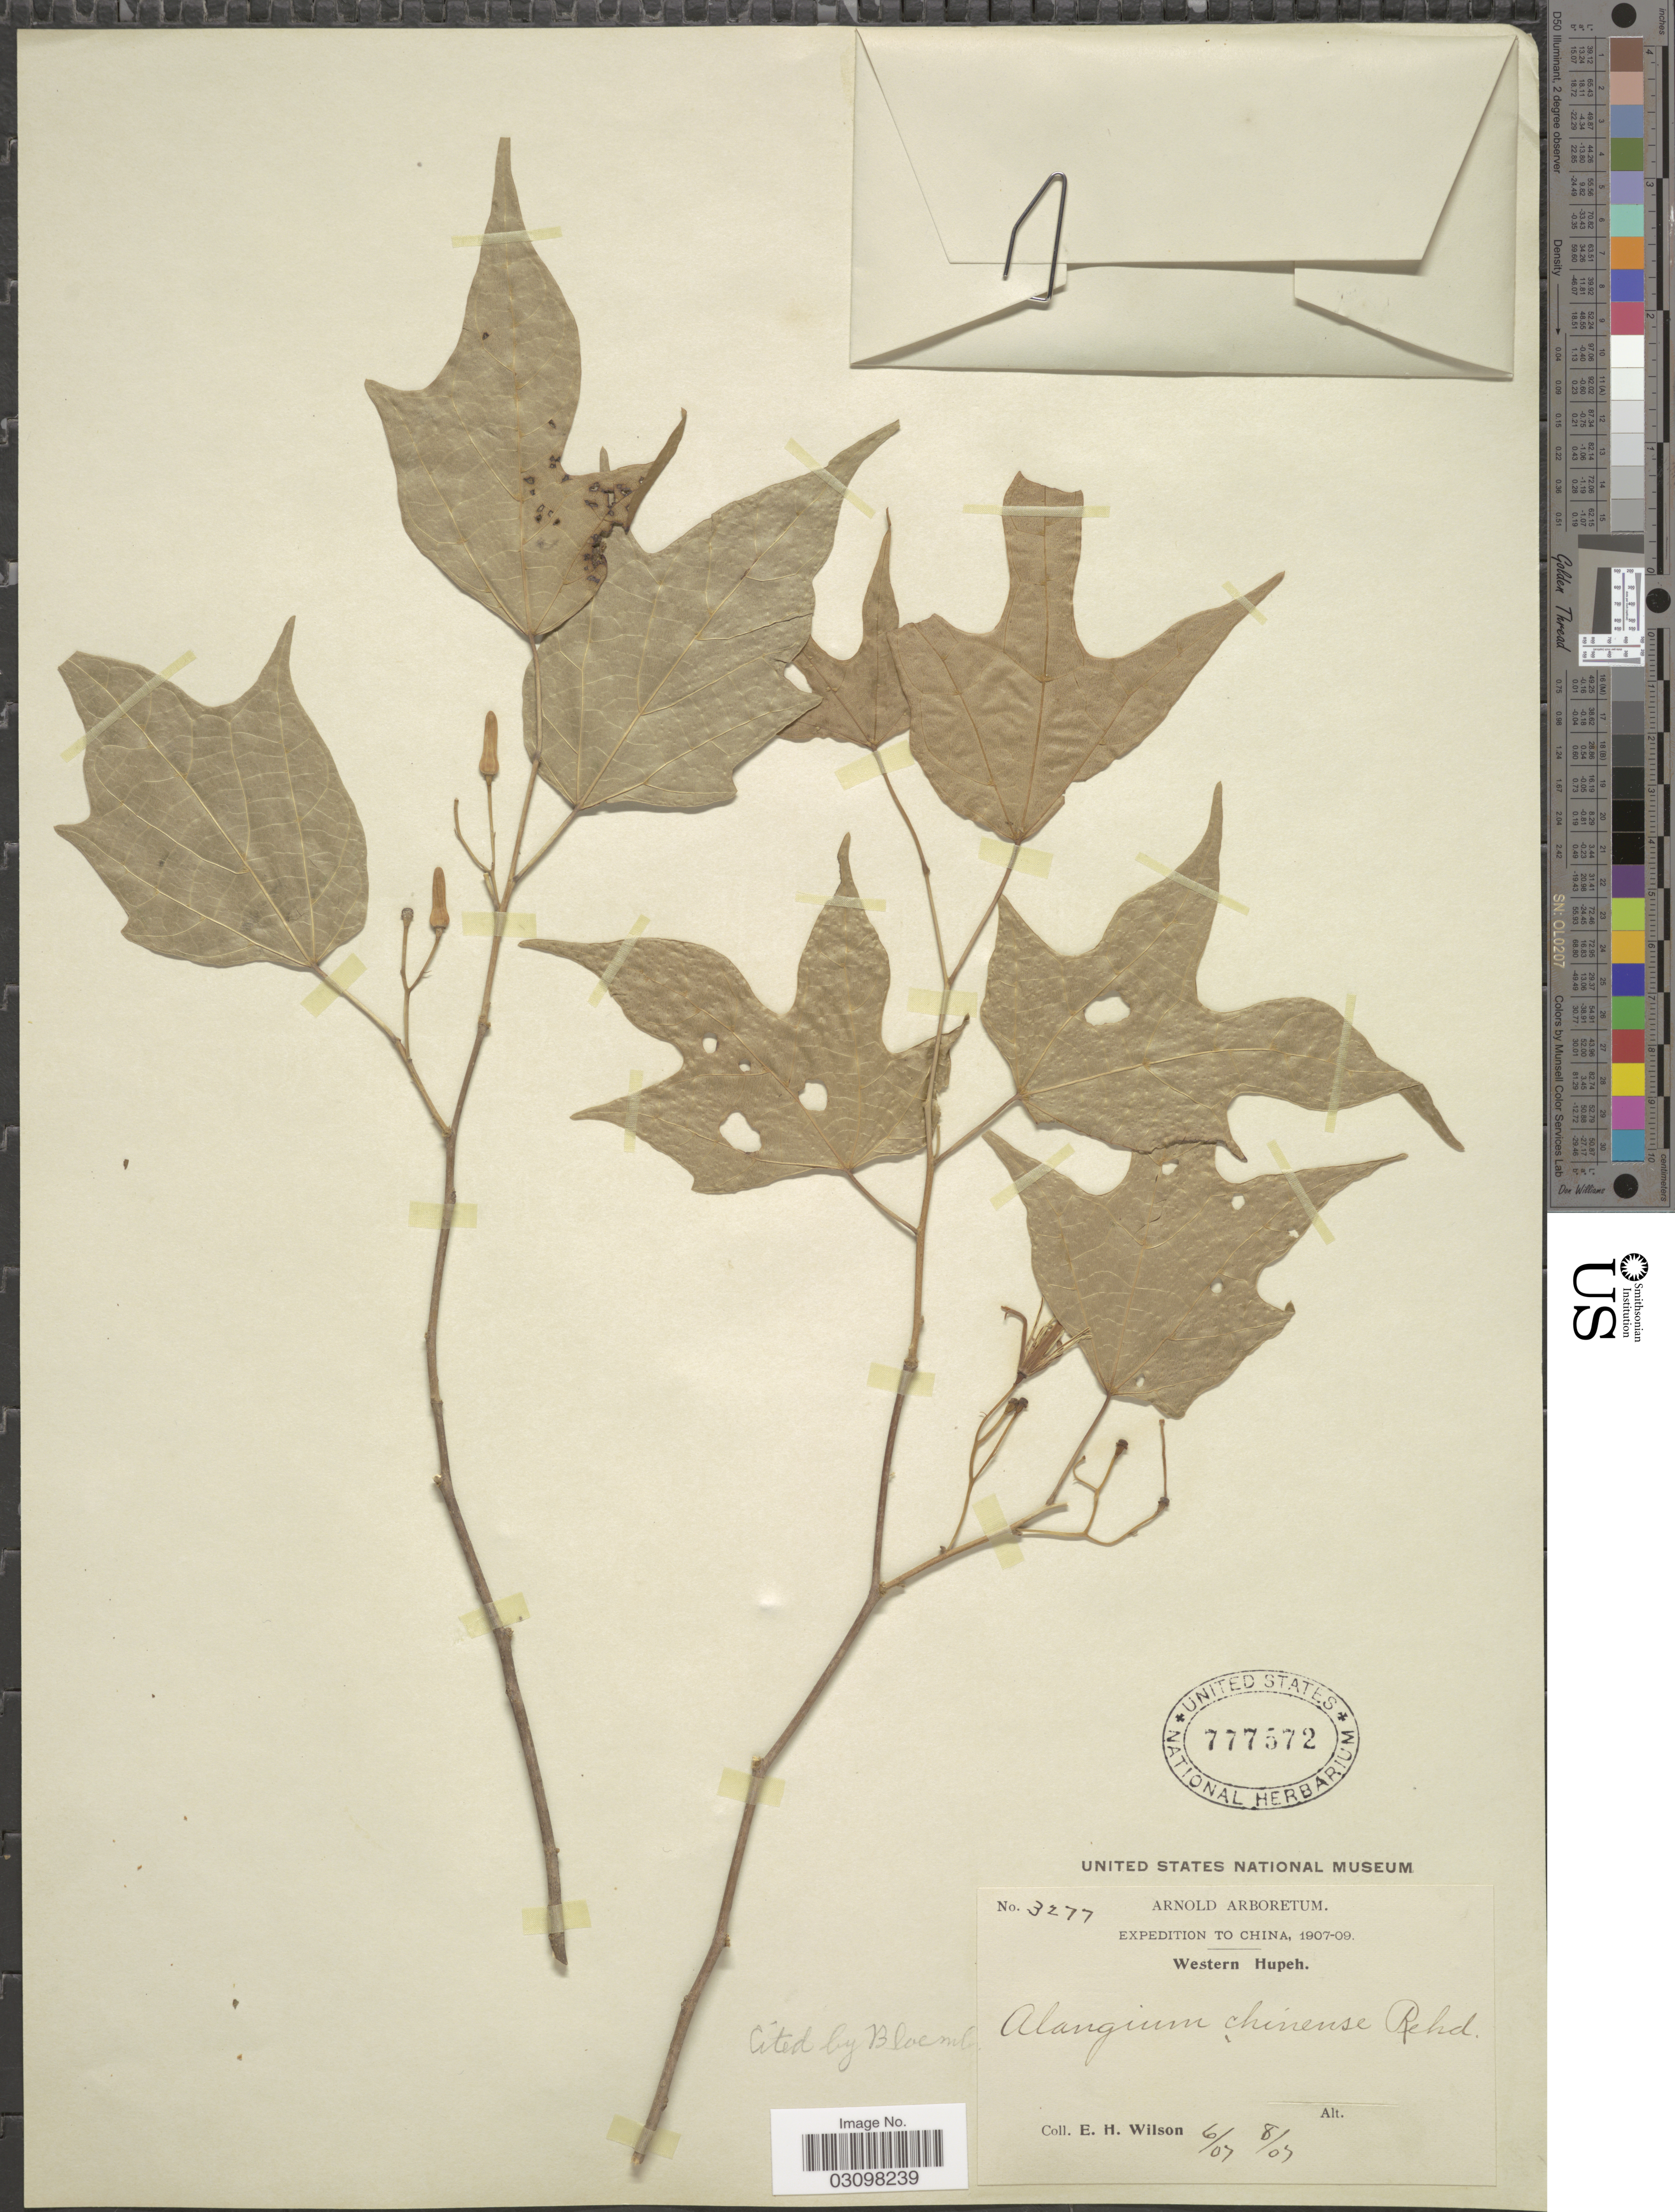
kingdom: Plantae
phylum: Tracheophyta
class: Magnoliopsida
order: Cornales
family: Cornaceae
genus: Alangium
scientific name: Alangium chinense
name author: (Harms) Rehder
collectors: E. Wilson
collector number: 3277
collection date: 1907-06/1907-08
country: China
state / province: Hubei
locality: Western Hupeh.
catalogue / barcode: US 777572